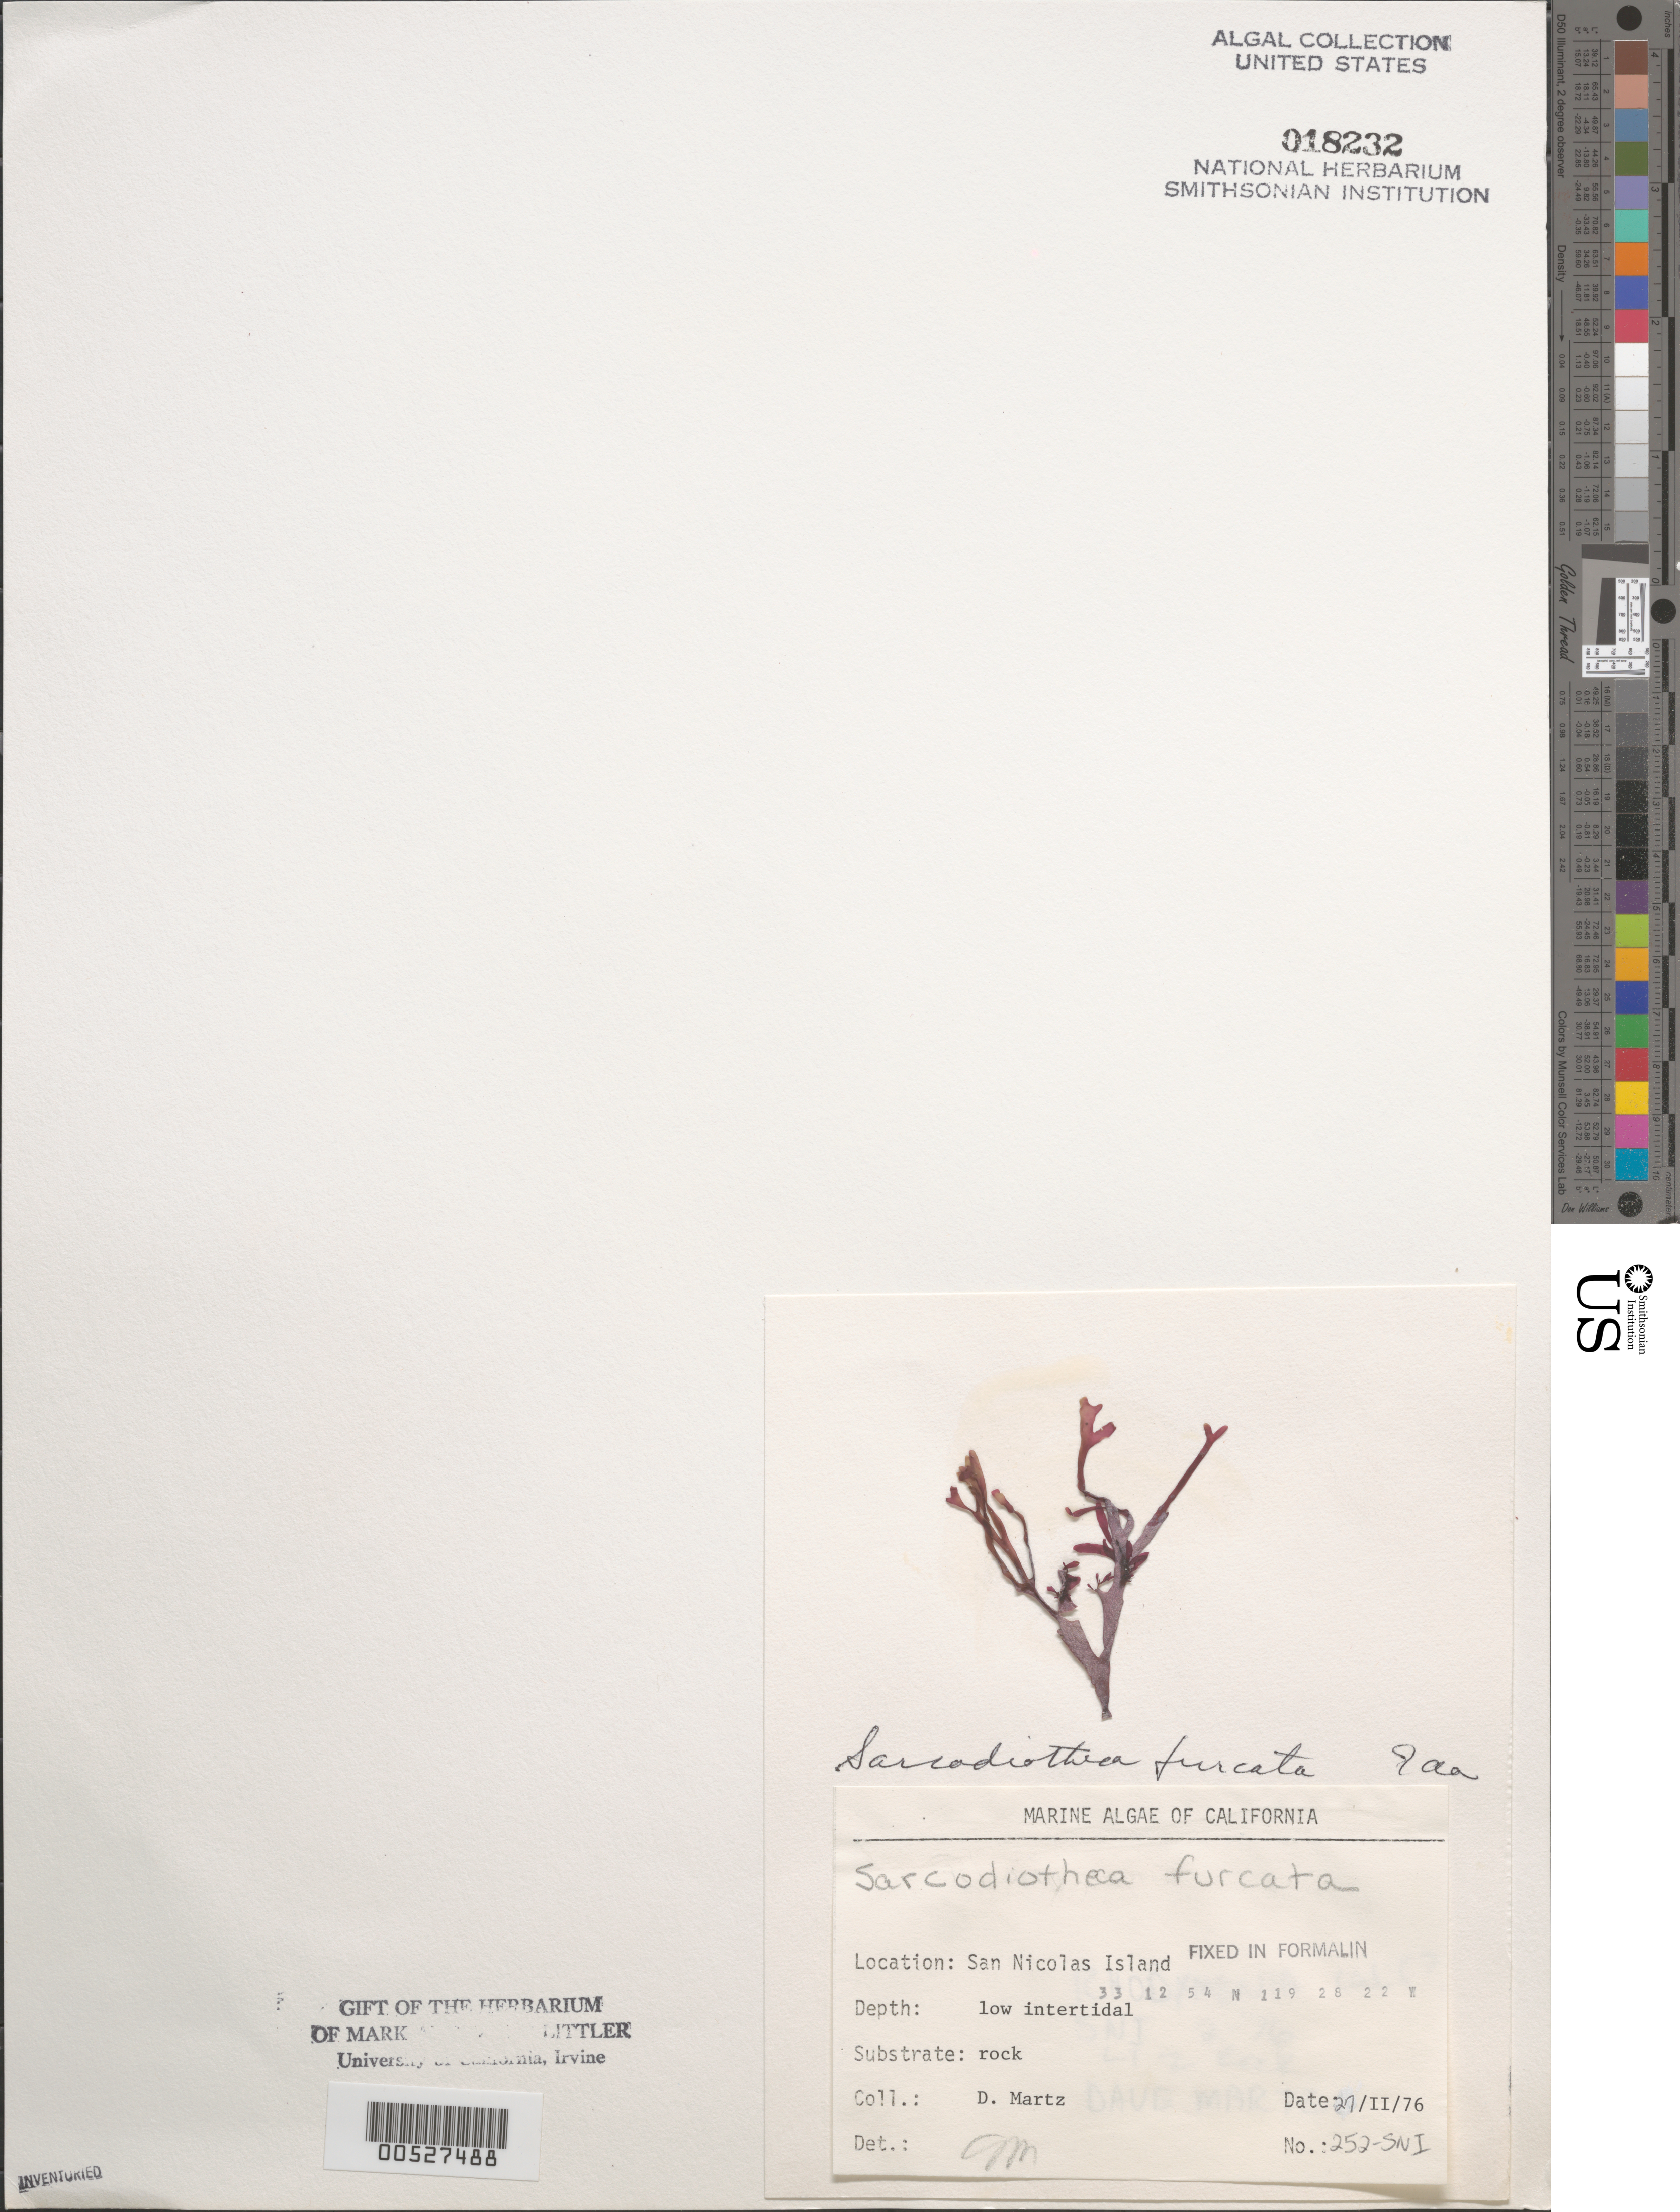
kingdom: Plantae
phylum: Rhodophyta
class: Florideophyceae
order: Gigartinales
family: Solieriaceae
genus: Sarcodiotheca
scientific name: Sarcodiotheca furcata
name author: (Setch. & N.L. Gardner) Kylin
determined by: Abbott, Isabella A.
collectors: D. Martz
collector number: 252-sni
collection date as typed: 27 Feb 1976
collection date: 1976-02-27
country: United States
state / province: California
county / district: Ventura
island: San Nicolas Island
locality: Dutch Harbor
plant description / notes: BLM-SOCALBIGHT Rocky Intertidal Survey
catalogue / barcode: US 18232